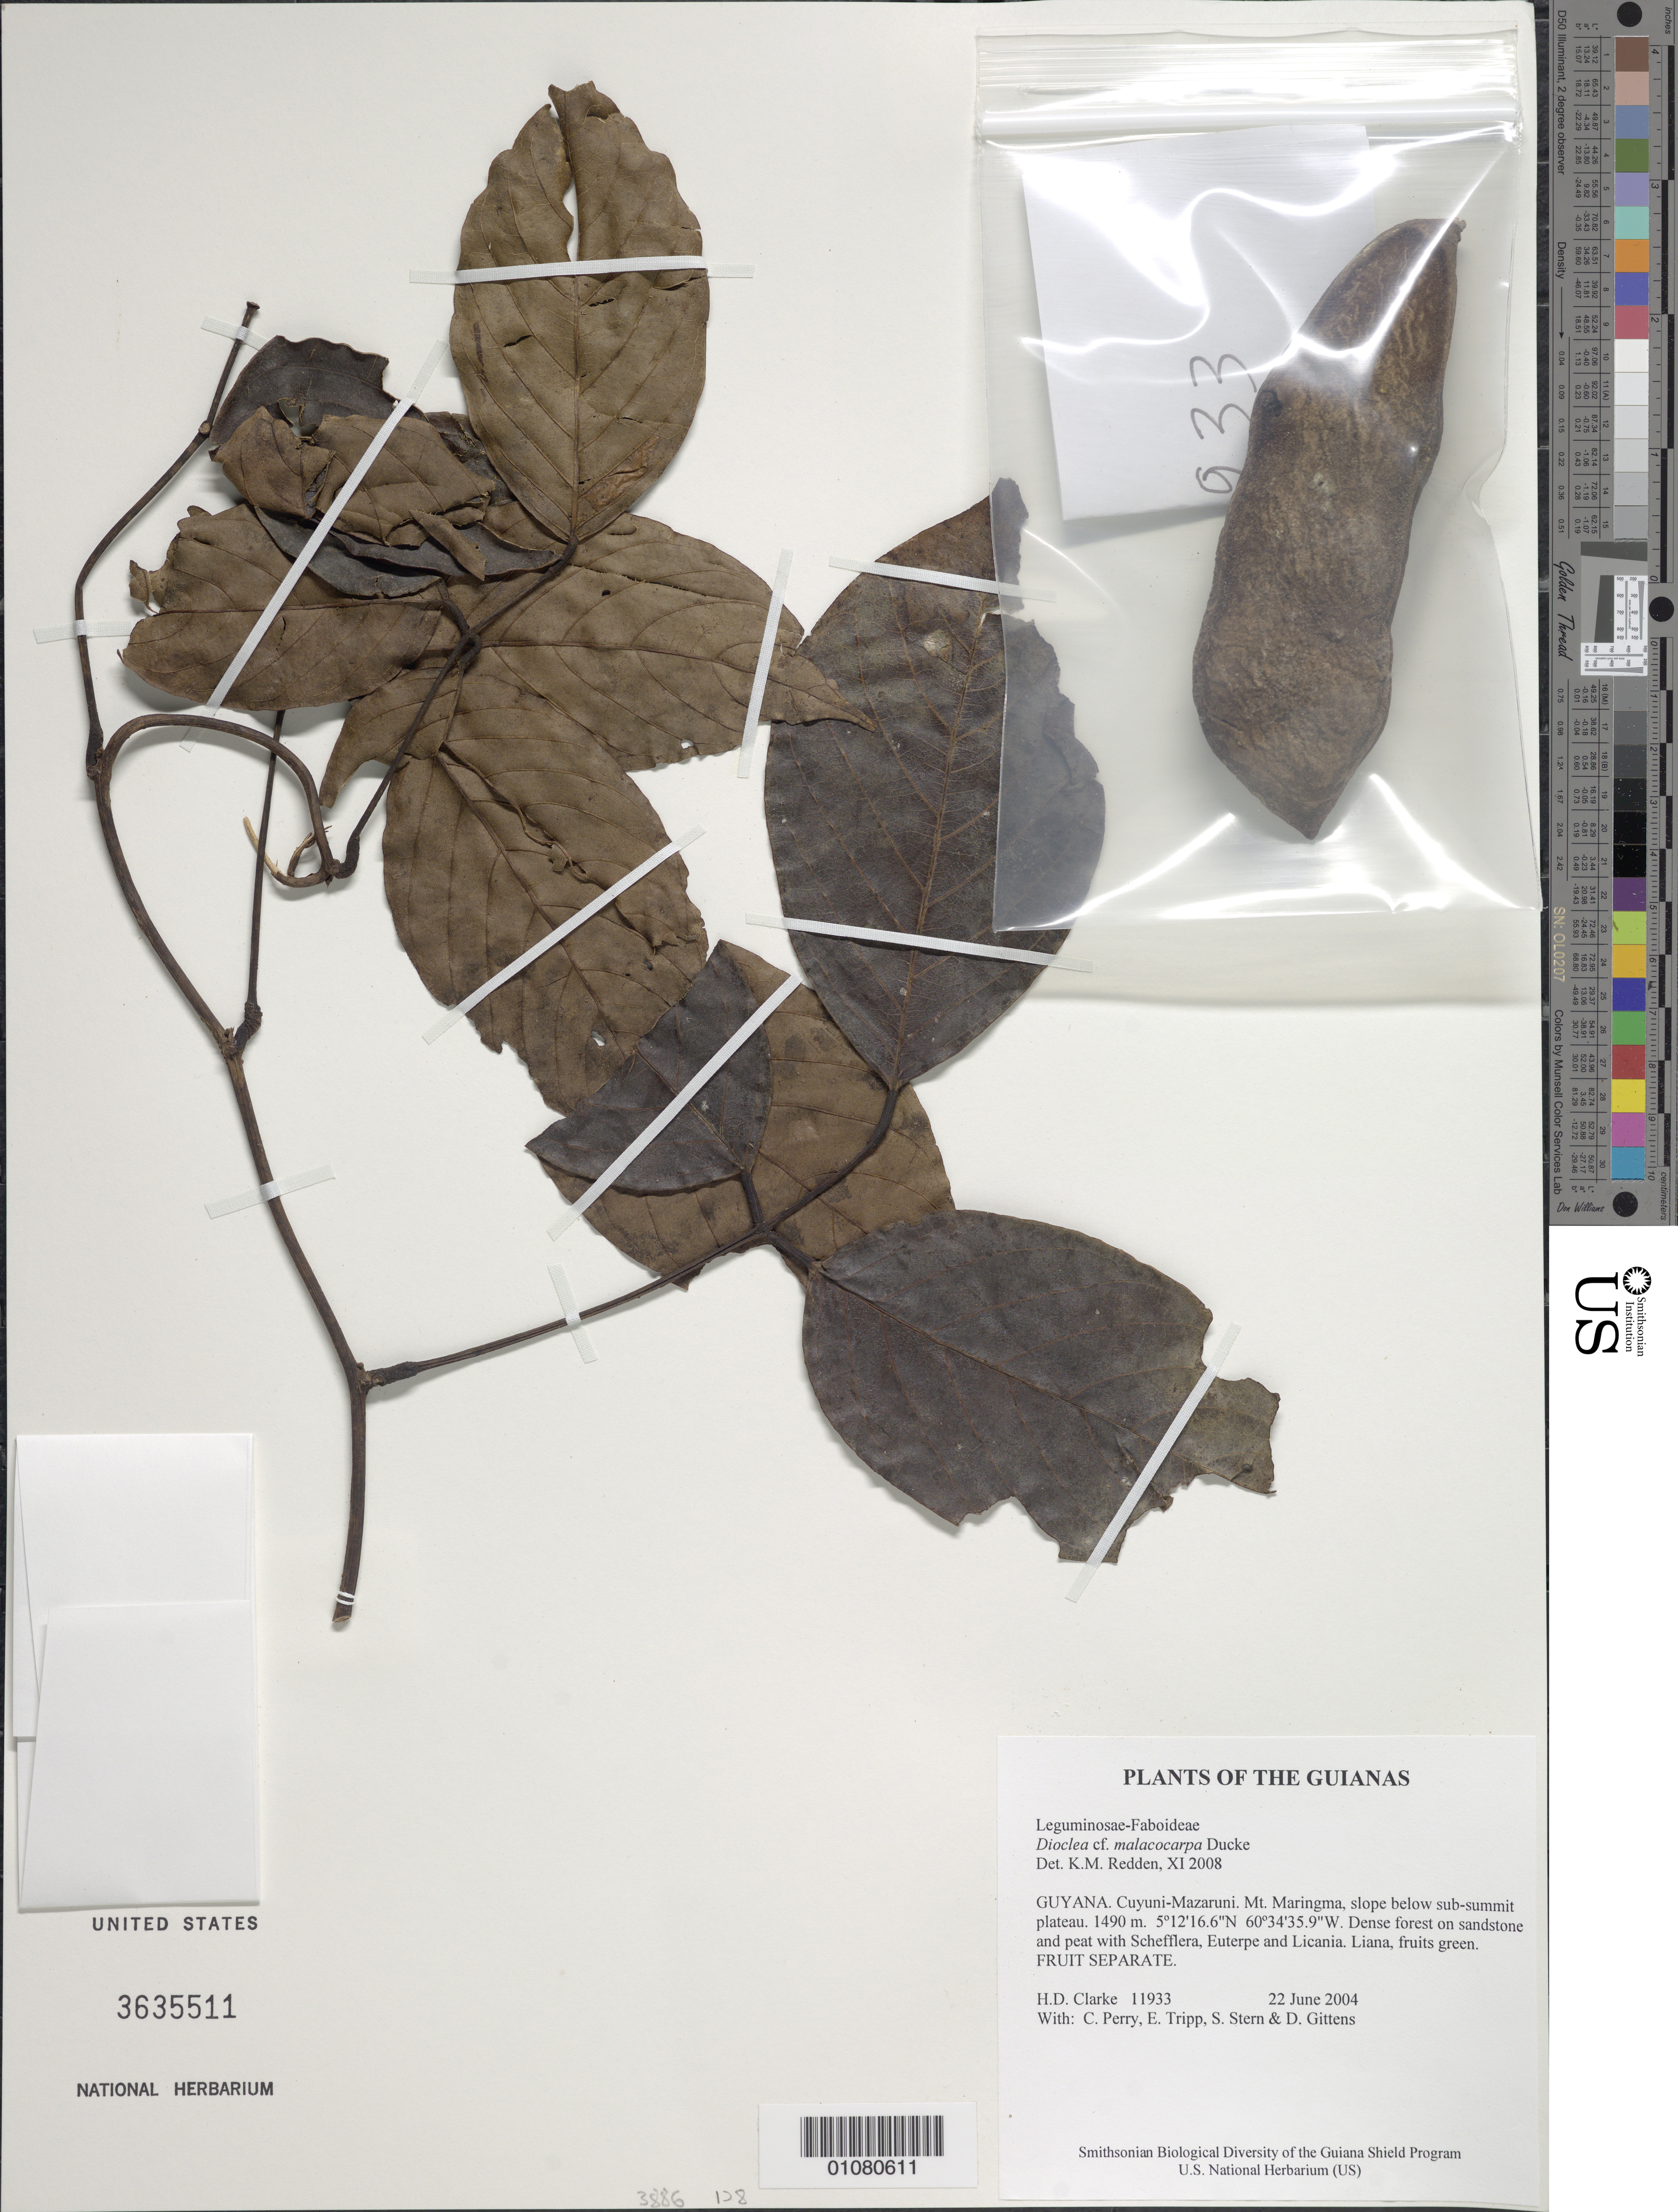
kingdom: Plantae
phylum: Tracheophyta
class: Magnoliopsida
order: Fabales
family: Fabaceae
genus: Macropsychanthus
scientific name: Macropsychanthus malacocarpus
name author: (Ducke) L.P. Queiroz & Snak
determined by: Strong, Mark T., (BOT), Smithsonian Institution - National Museum of Natural History (UNITED STATES)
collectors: H. D. Clarke, C. Perry, E. Tripp, S. R. Stern & D. Gittens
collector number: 11933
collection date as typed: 22 June 2004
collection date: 2004-06-22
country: Guyana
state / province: Cuyuni-Mazaruni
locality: Mt. Maringma, slope below sub-summit plateau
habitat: Dense forest on sandstone and peat with Schefflera, Euterpe and Licania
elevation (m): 1490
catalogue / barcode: US 3635511